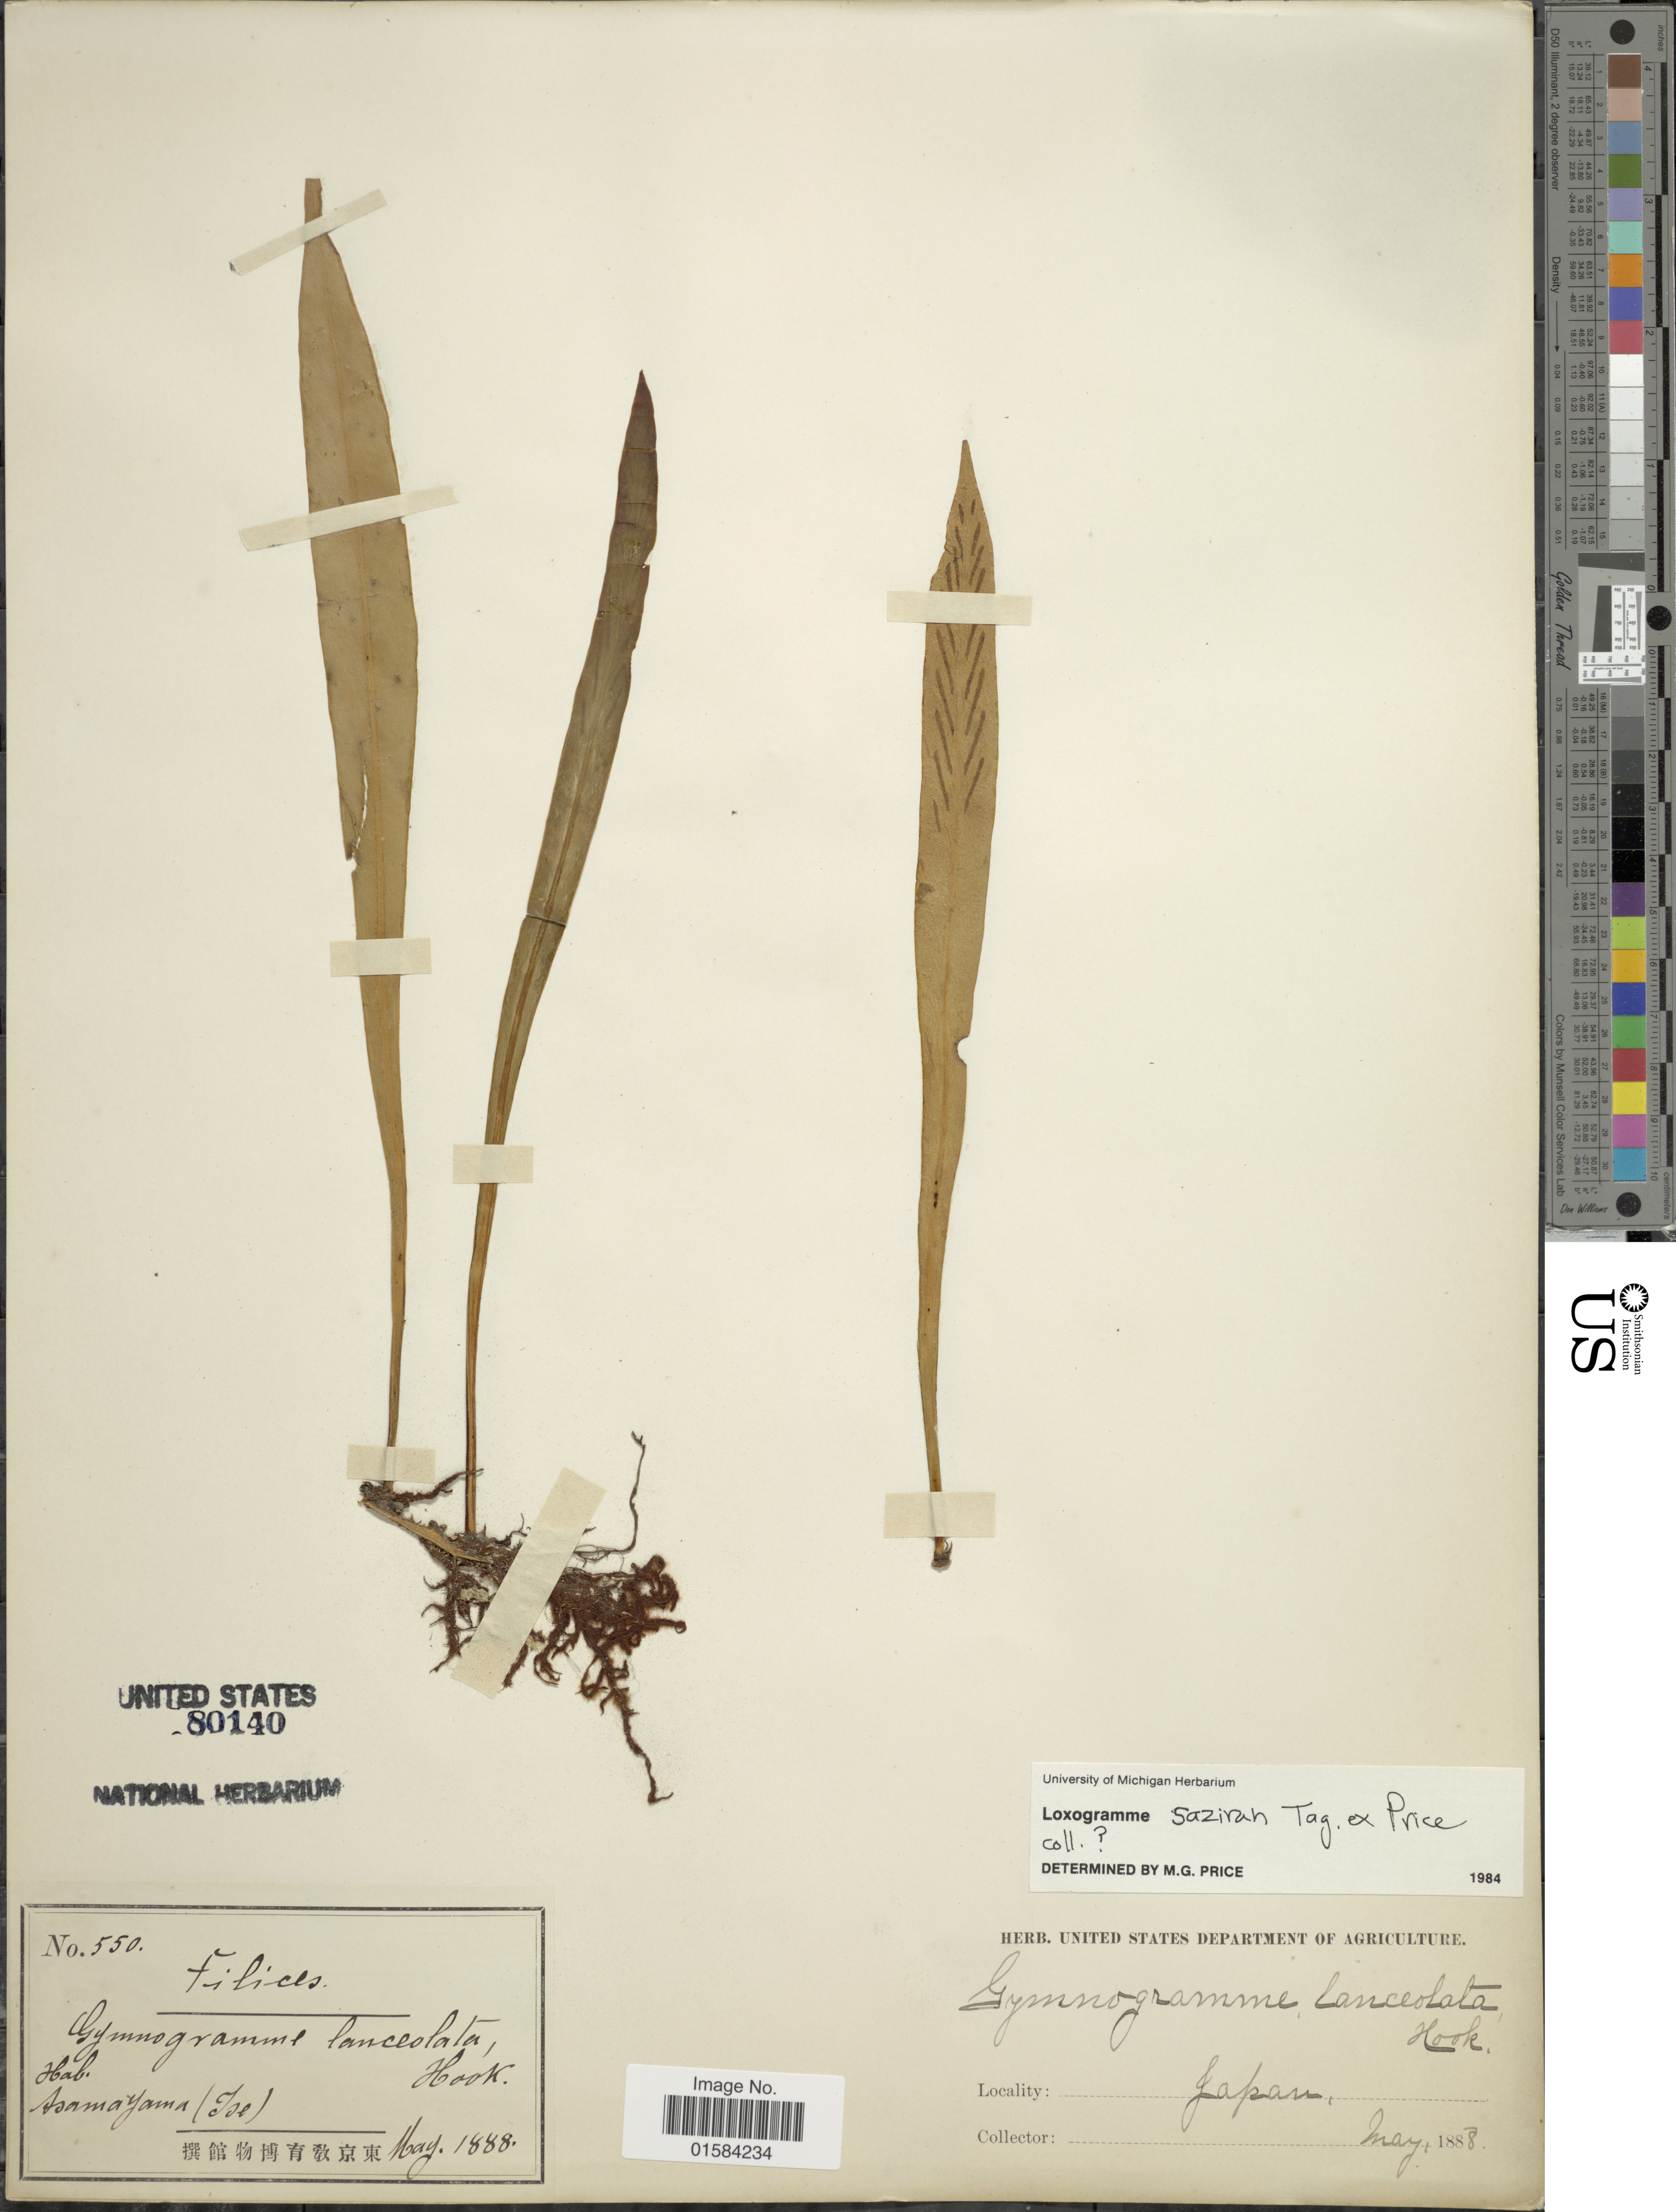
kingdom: Plantae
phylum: Tracheophyta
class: Polypodiopsida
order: Polypodiales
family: Polypodiaceae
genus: Loxogramme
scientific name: Loxogramme saziran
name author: Tagawa ex M.G. Price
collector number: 550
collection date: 1888-05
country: Japan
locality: Asamayama (Ise)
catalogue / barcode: US 80140